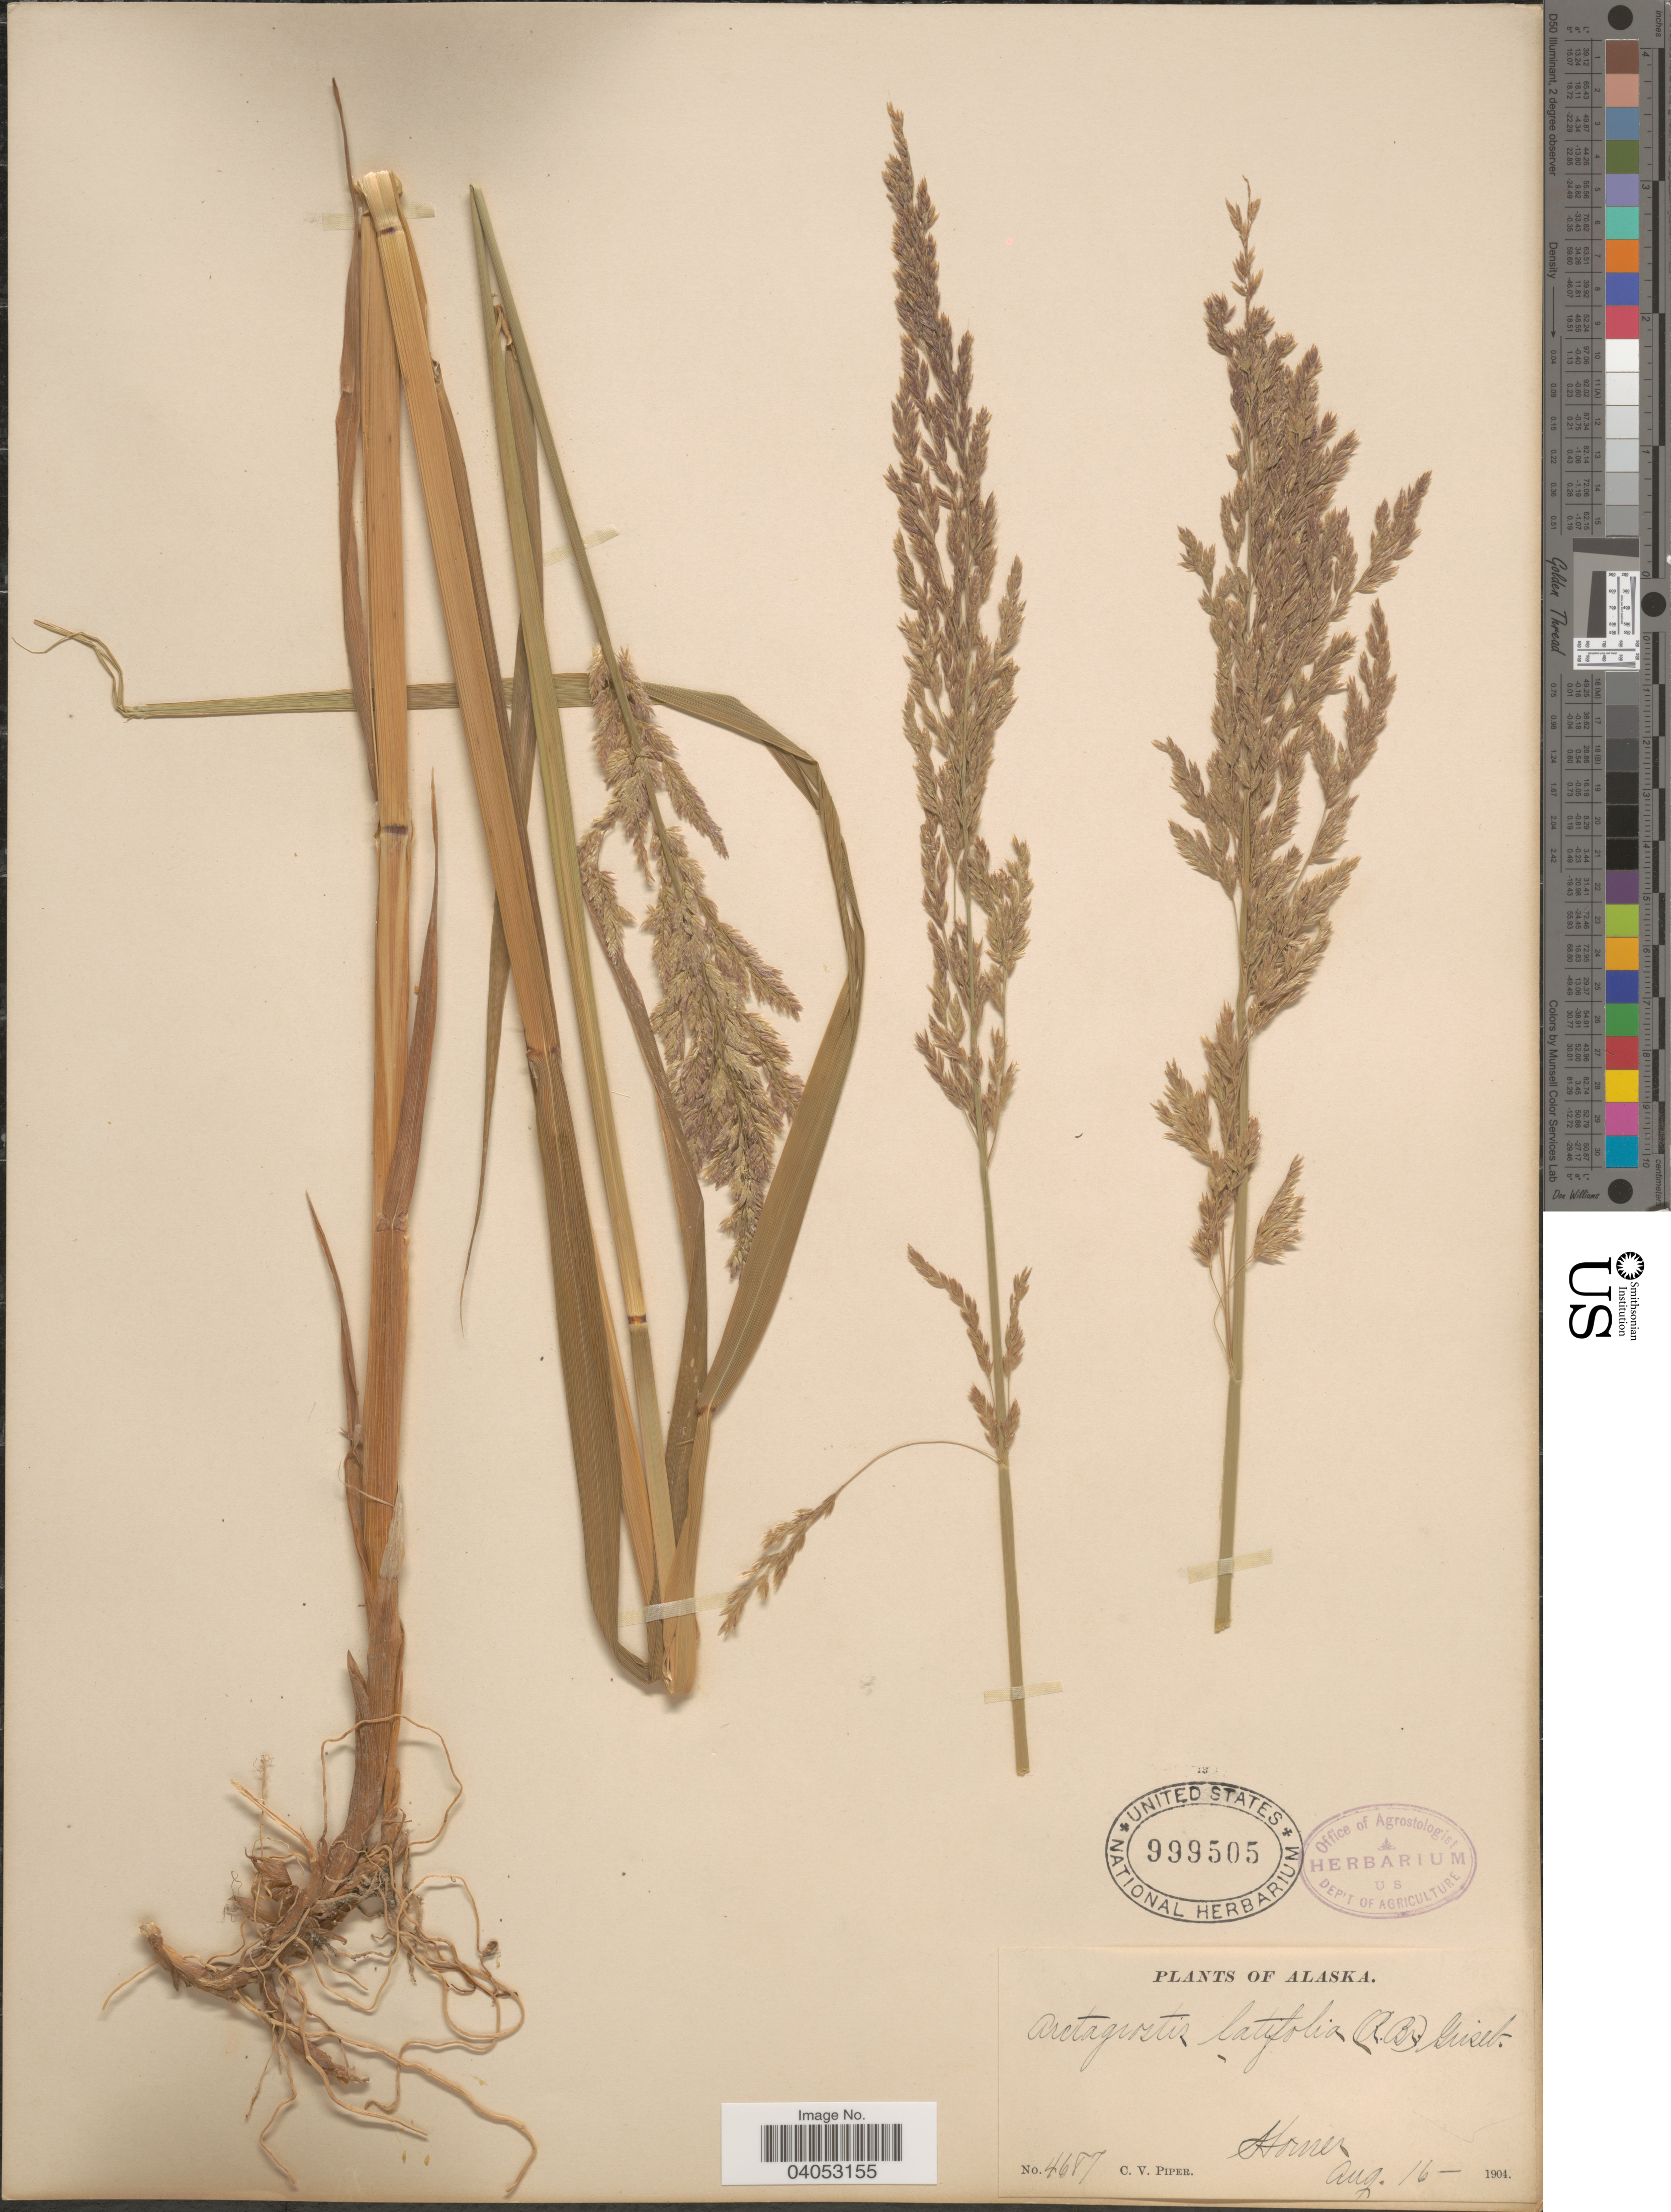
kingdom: Plantae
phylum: Tracheophyta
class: Liliopsida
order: Poales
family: Poaceae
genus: Arctagrostis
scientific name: Arctagrostis latifolia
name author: (R. Br.) Griseb.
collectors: C. V. Piper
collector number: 4687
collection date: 1904-08-16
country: United States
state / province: Alaska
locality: Homer.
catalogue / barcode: US 999505